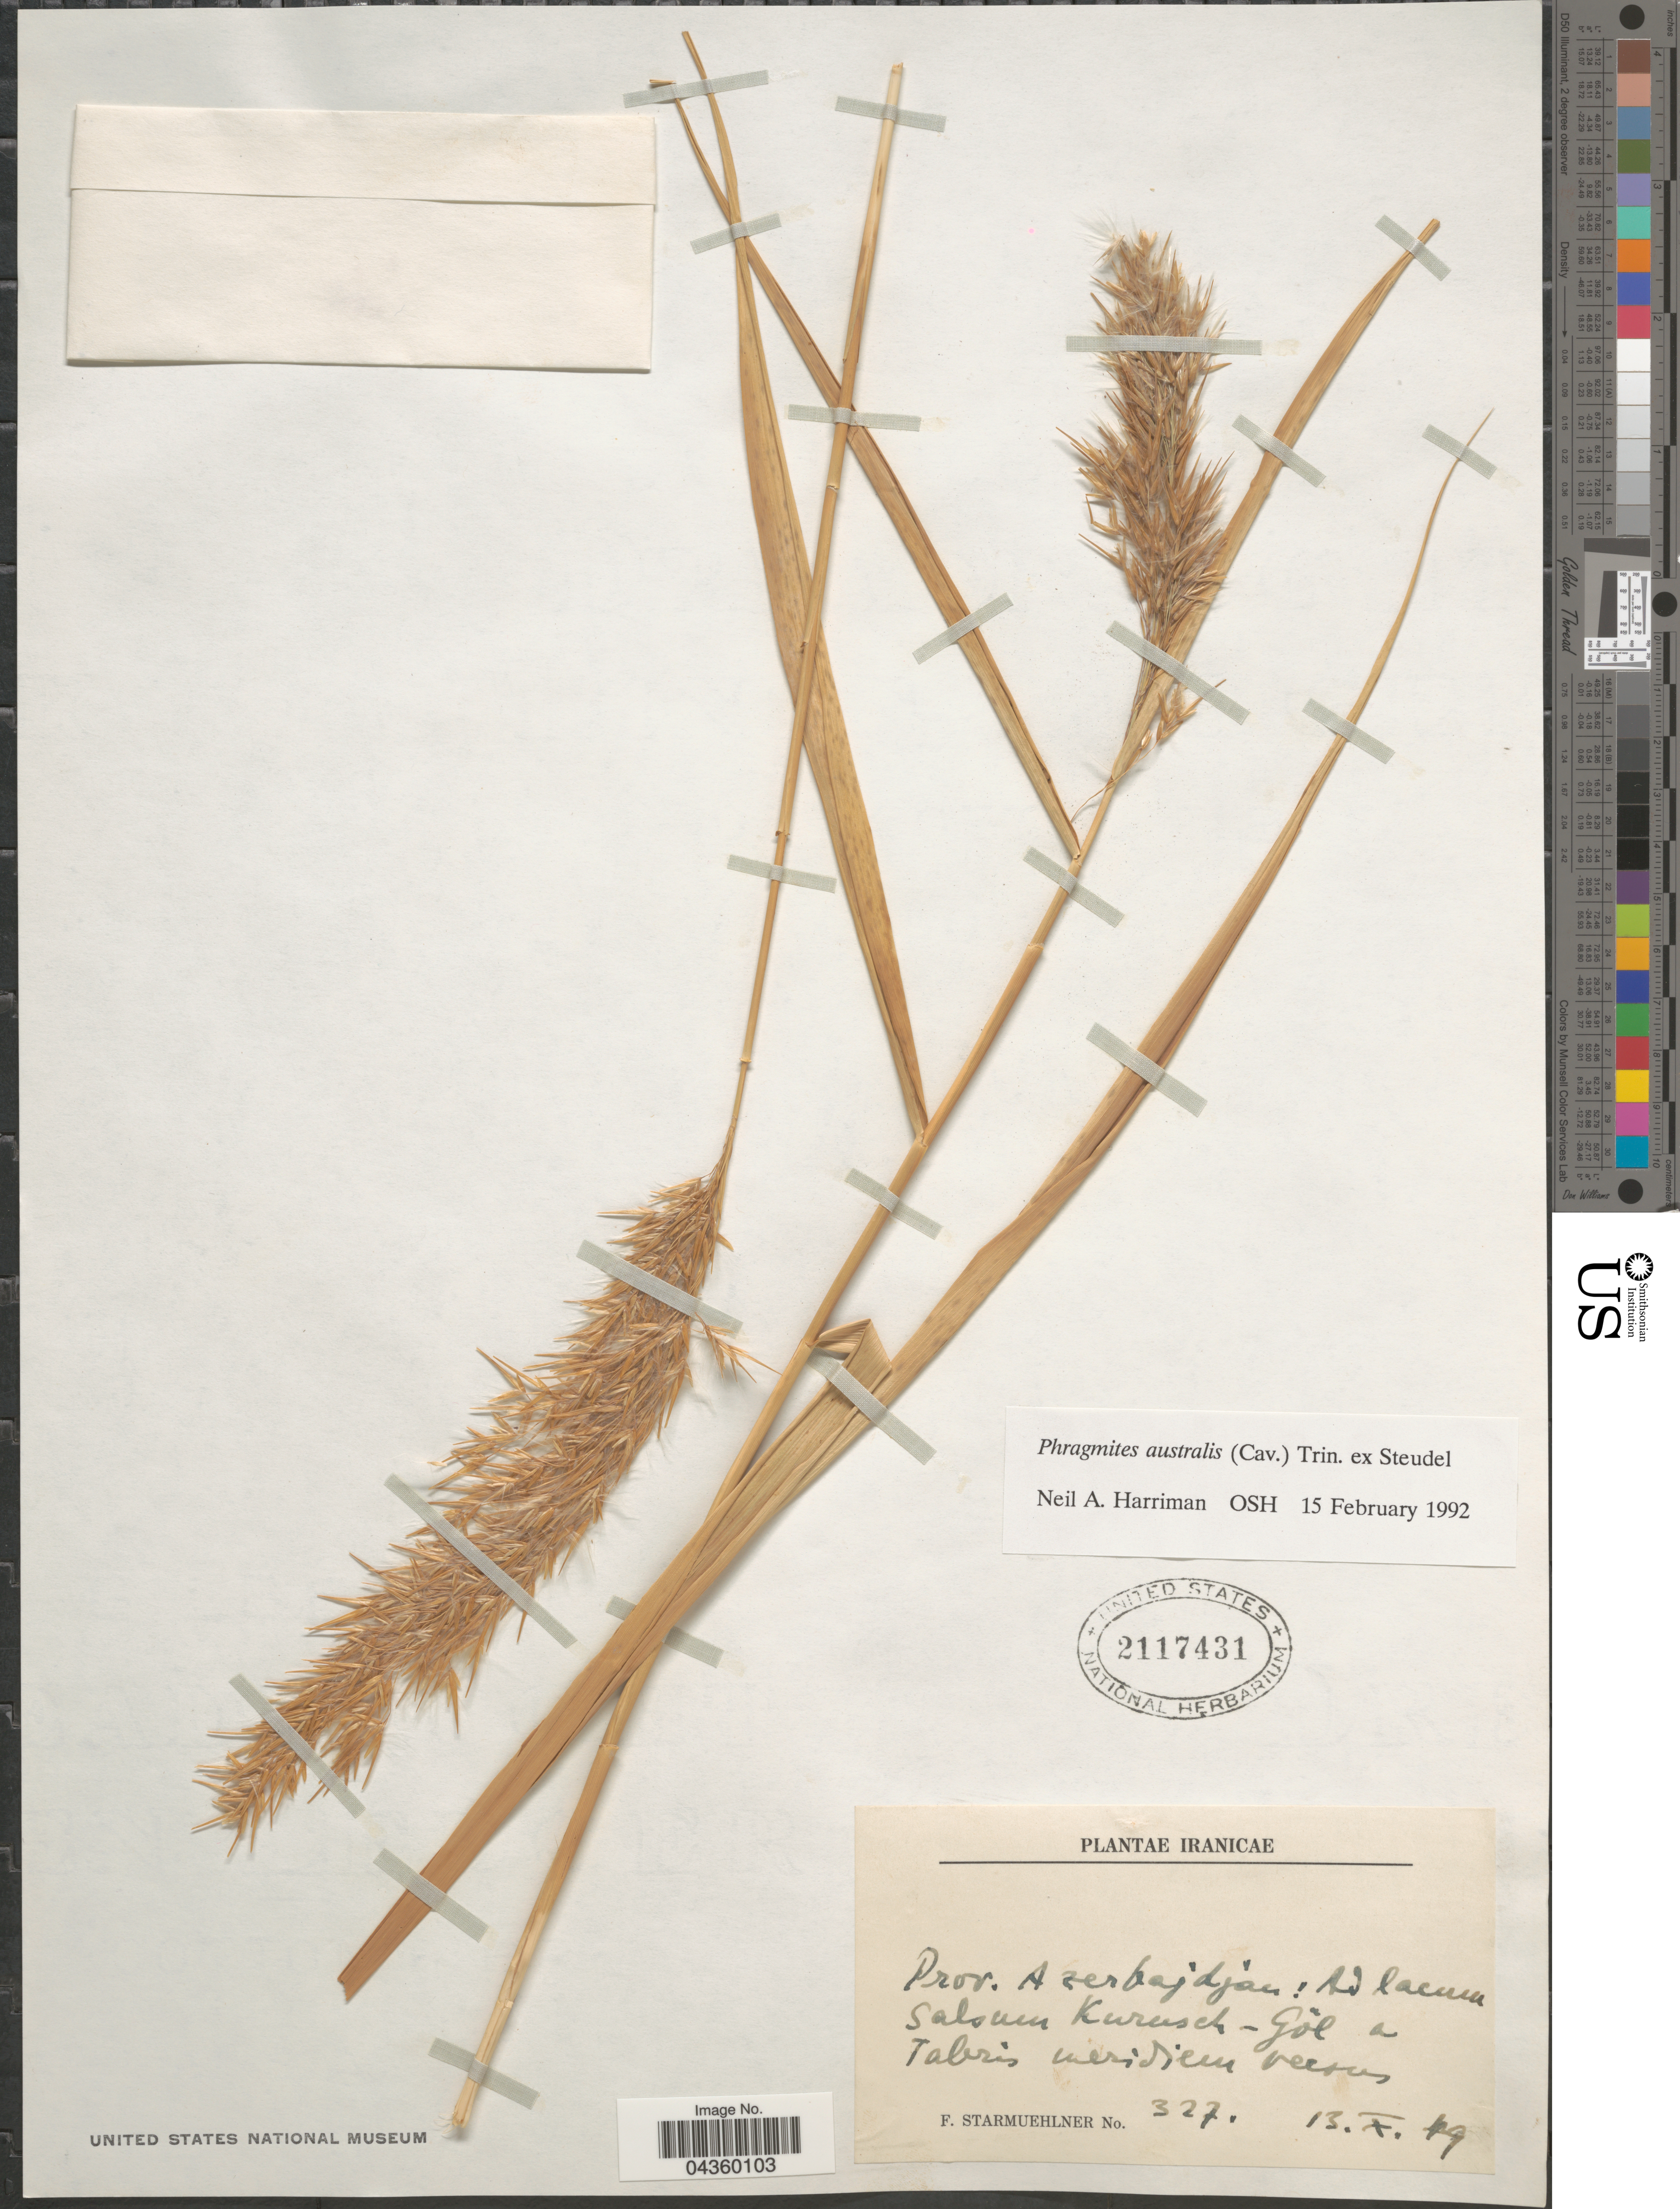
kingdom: Plantae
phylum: Tracheophyta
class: Liliopsida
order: Poales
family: Poaceae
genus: Phragmites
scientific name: Phragmites australis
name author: (Cav.) Trin. ex Steud.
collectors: F. Starmuehlner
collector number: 327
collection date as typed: Transcribed d/m/y: 13/10/19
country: Iran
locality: Prov. Azerbajdjan; Ad lacum Salsum Kurusch-Göl a Tabris meridiem versus.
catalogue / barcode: US 2117431